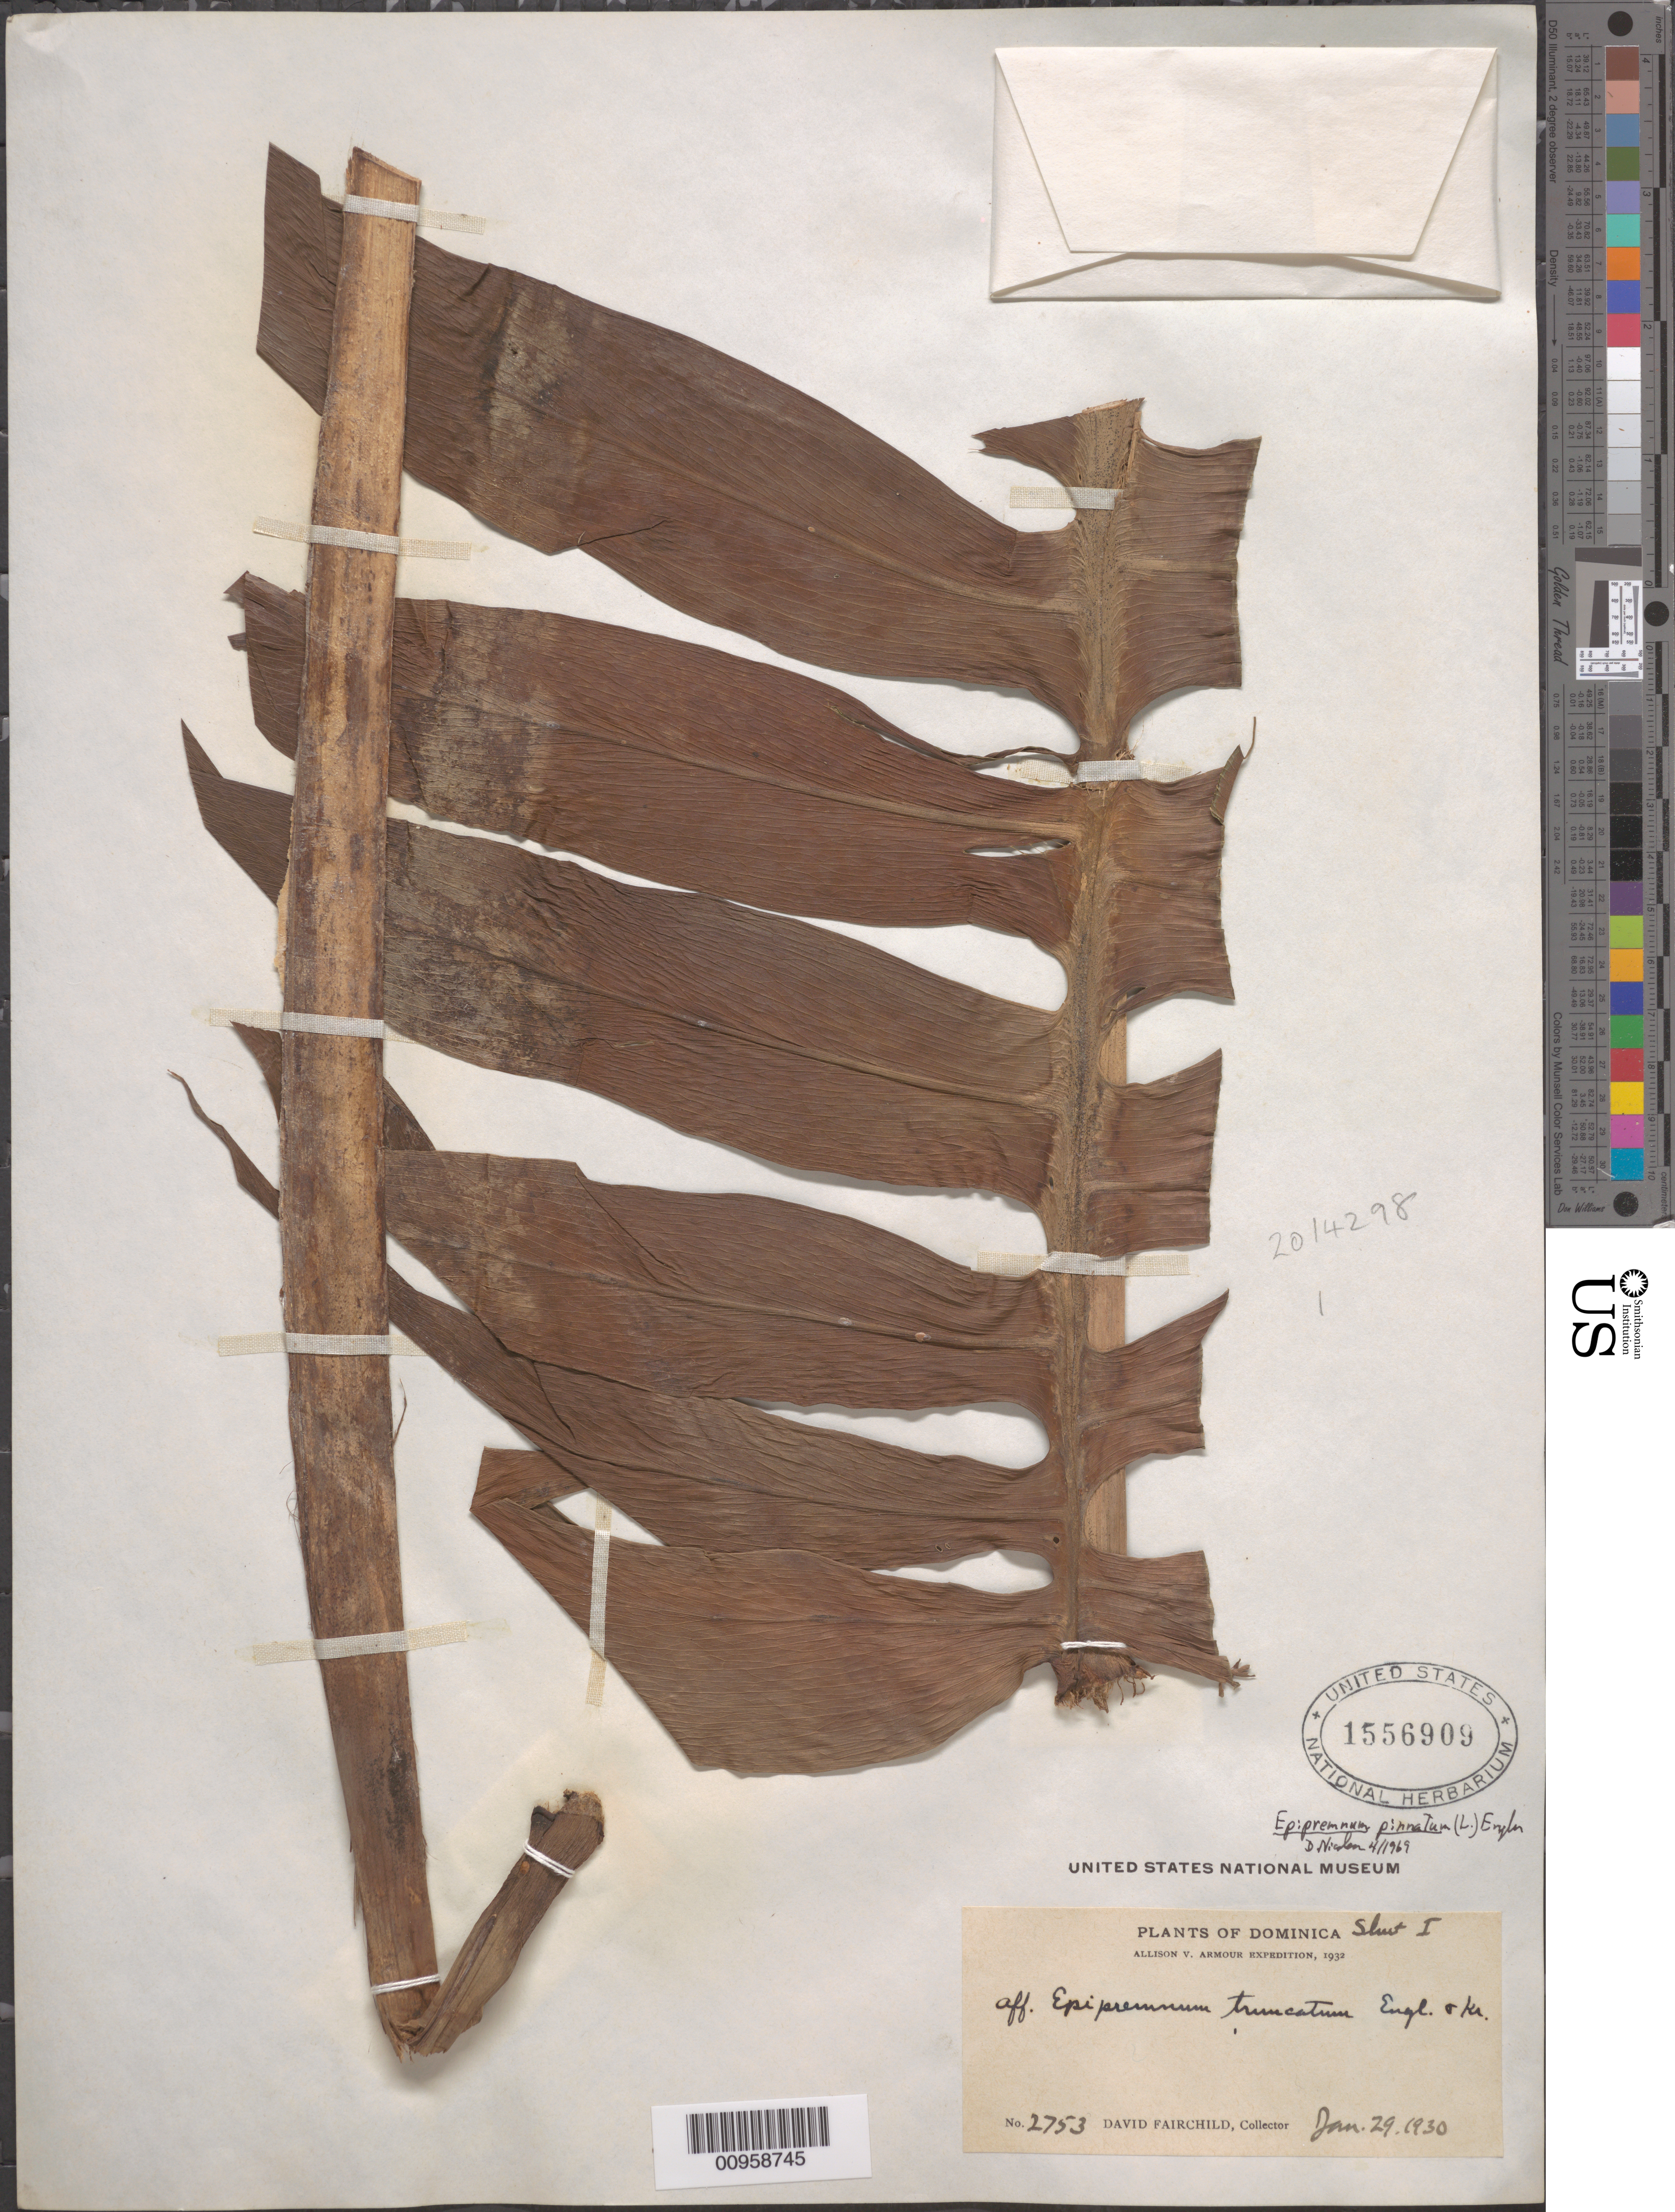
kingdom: Plantae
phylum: Tracheophyta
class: Liliopsida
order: Alismatales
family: Araceae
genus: Epipremnum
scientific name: Epipremnum pinnatum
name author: (L.) Engl.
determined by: Nicolson, Dan H.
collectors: D. Fairchild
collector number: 2753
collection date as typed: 29 Jan 1930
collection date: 1930-01-29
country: Dominica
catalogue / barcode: US 1556909